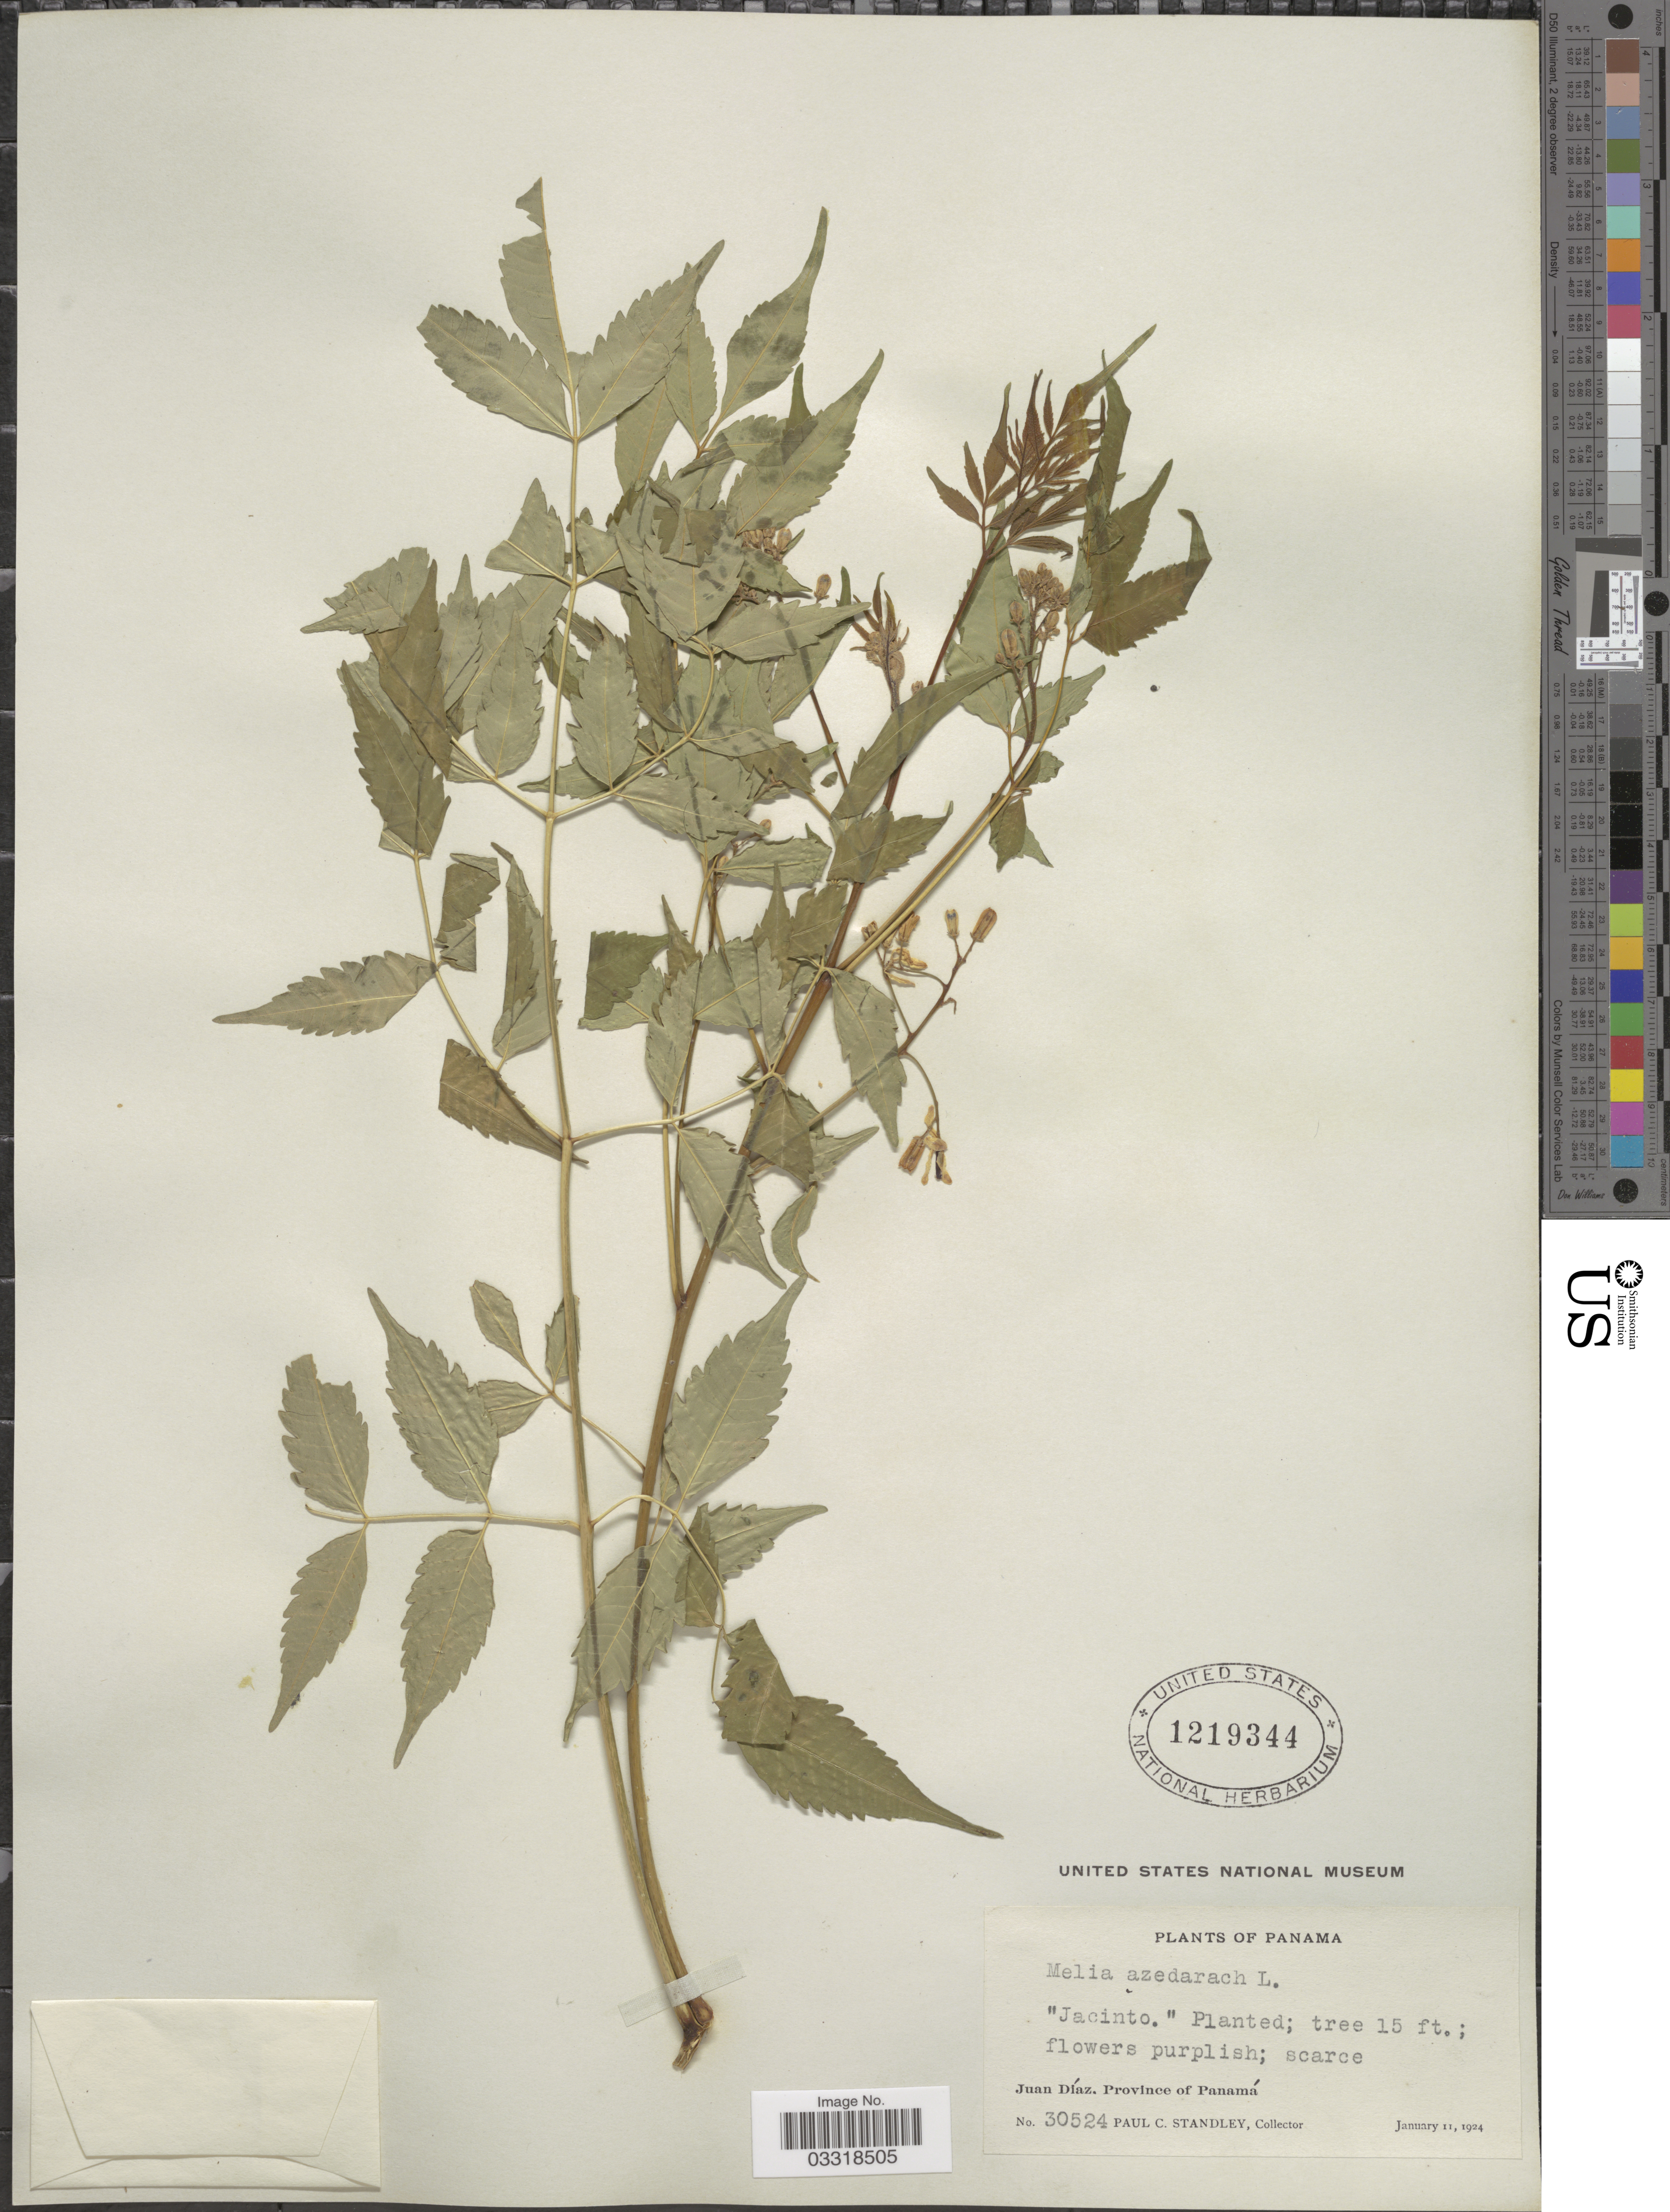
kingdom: Plantae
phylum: Tracheophyta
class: Magnoliopsida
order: Sapindales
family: Meliaceae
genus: Melia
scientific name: Melia azedarach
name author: L.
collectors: P. C. Standley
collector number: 30524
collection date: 1924-01-11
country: Panama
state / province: Panamá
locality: Juan Díaz.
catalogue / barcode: US 1219344